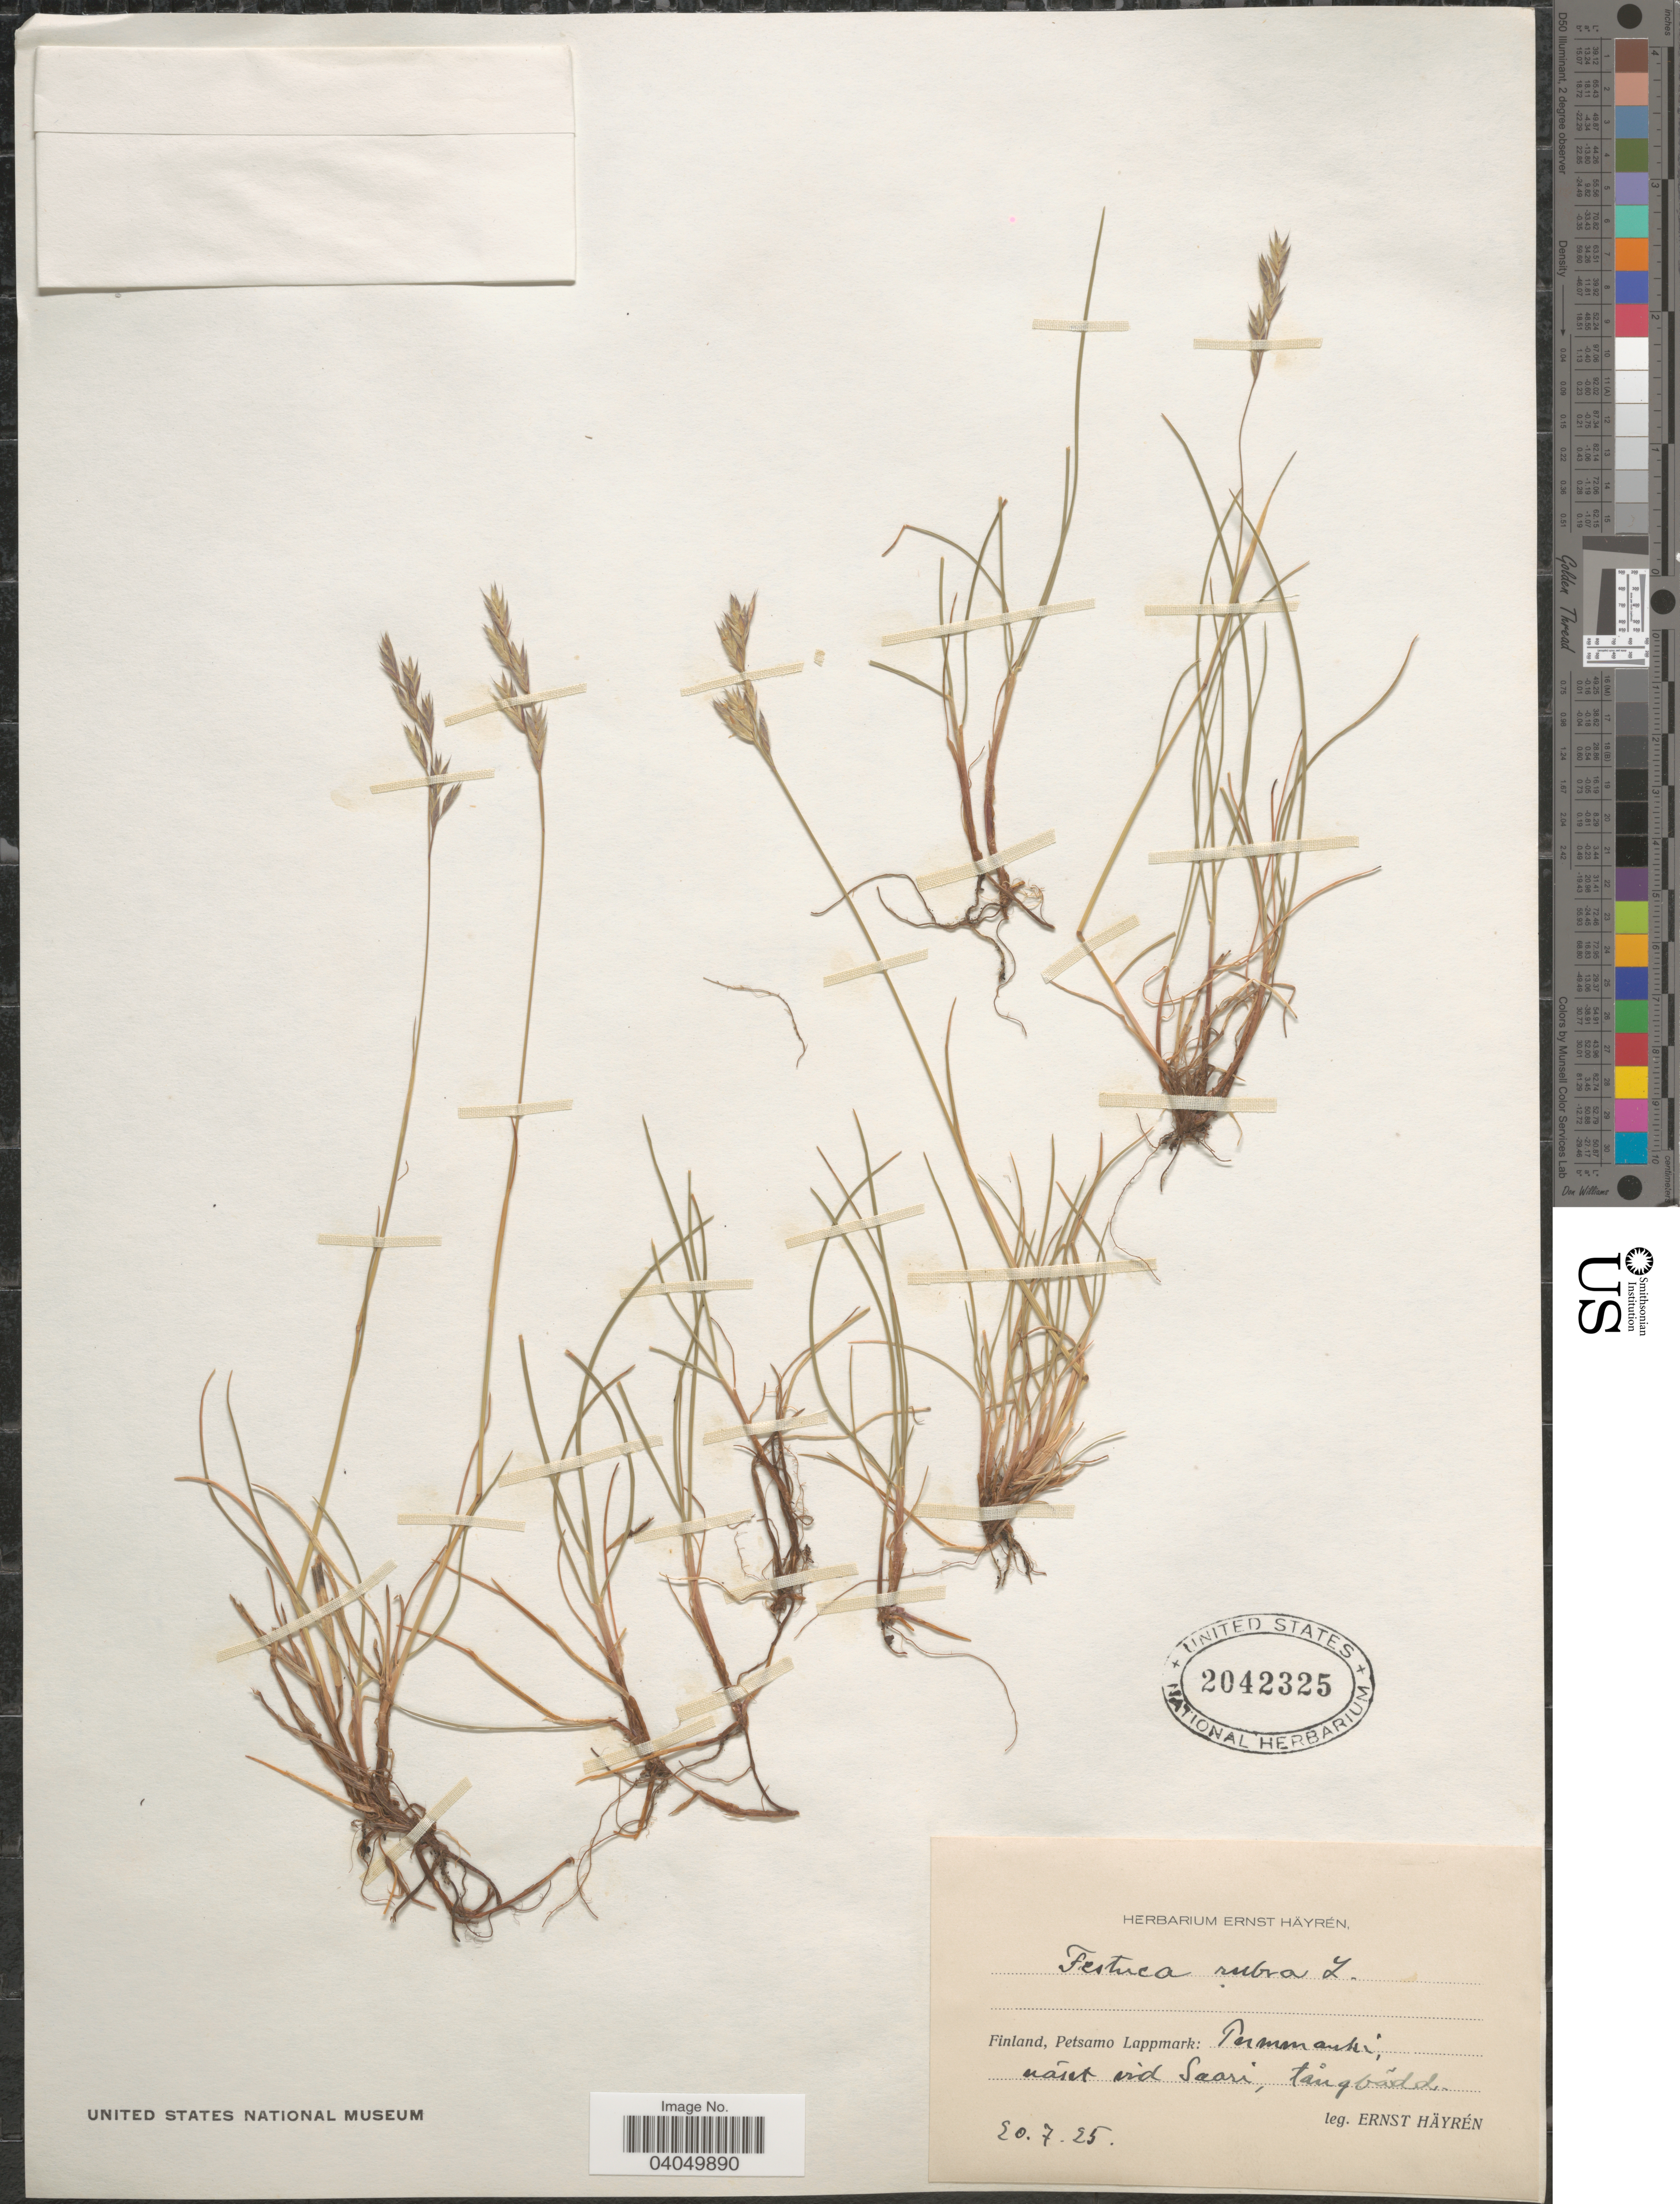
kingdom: Plantae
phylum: Tracheophyta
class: Liliopsida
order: Poales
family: Poaceae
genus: Festuca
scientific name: Festuca rubra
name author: L.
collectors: E. Hayren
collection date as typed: Transcribed d/m/y: 20/7/25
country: Finland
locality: Petsamo Lappmark: Tammarki, naset vid Saari, tangbãdd.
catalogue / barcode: US 2042325